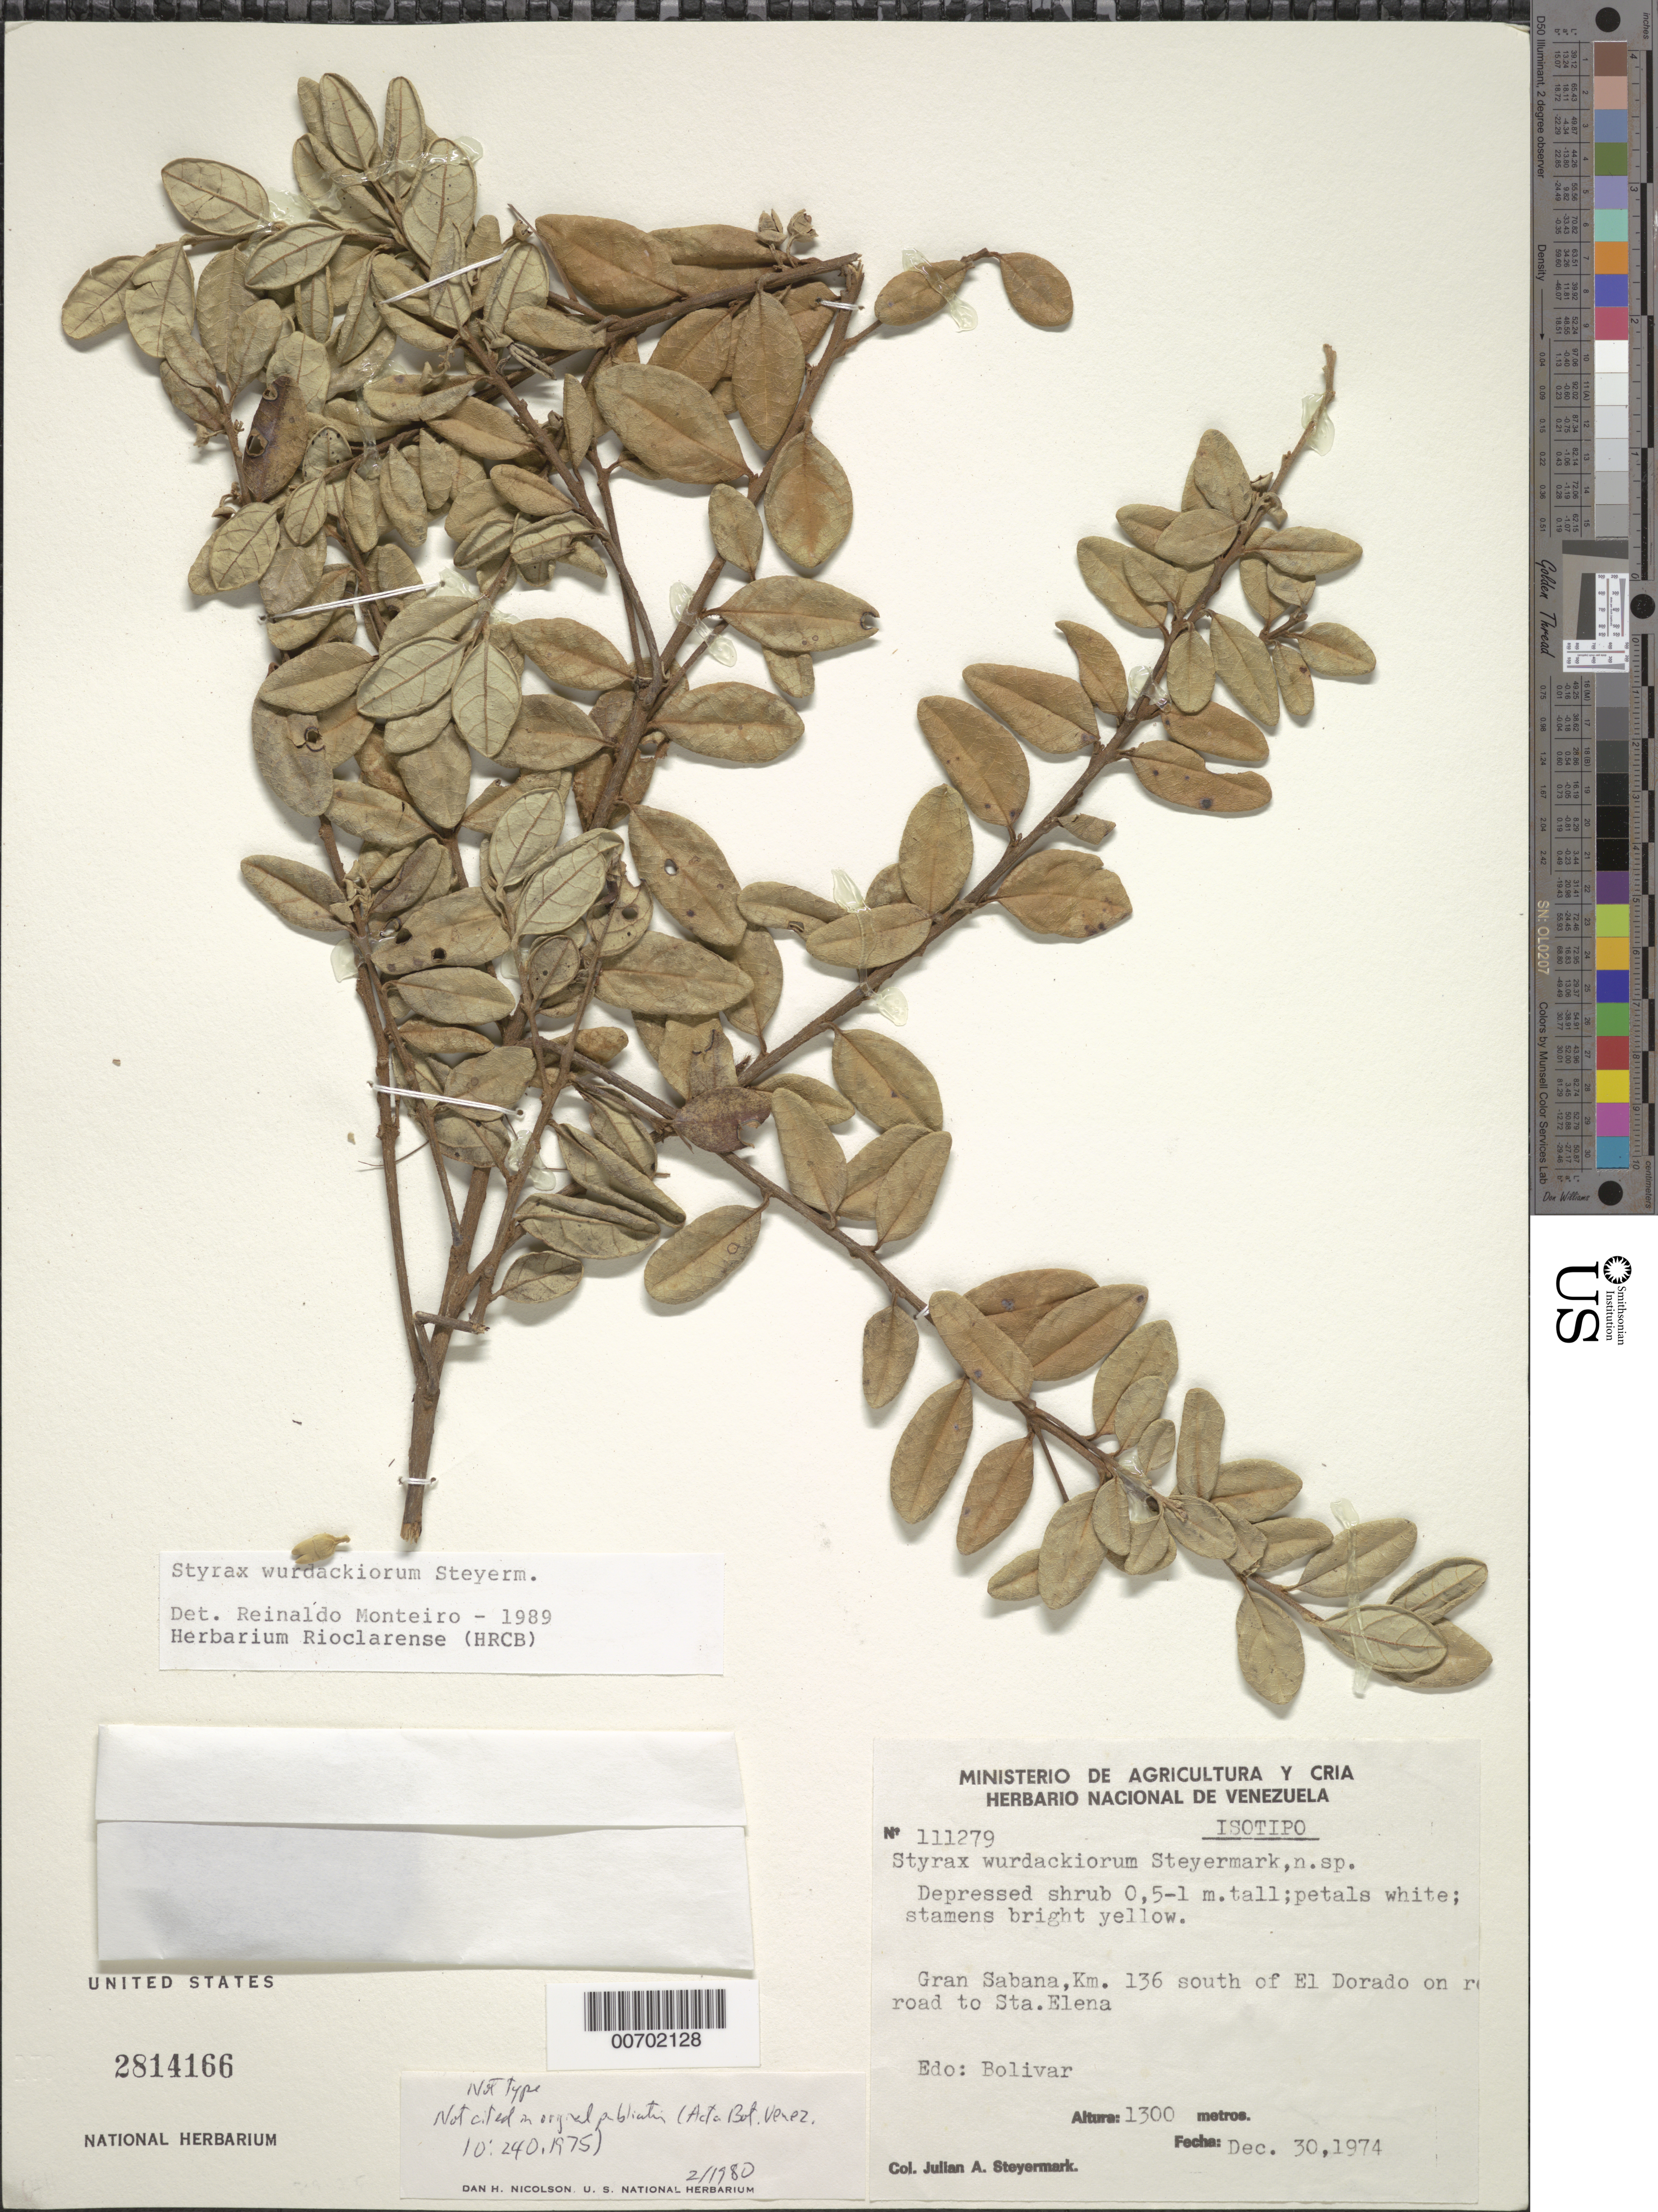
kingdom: Plantae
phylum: Tracheophyta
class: Magnoliopsida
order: Ericales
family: Styracaceae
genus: Styrax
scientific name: Styrax wurdackiorum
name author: Steyerm.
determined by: Monteiro, R., (HRCB)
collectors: J. Steyermark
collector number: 111279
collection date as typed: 30-Dec-74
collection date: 1974-12-30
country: Venezuela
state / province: Bolívar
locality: Gran Sabana, km 136, S of El Dorado on road to Santa Elena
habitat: Along road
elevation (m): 1300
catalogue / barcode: US 2814166